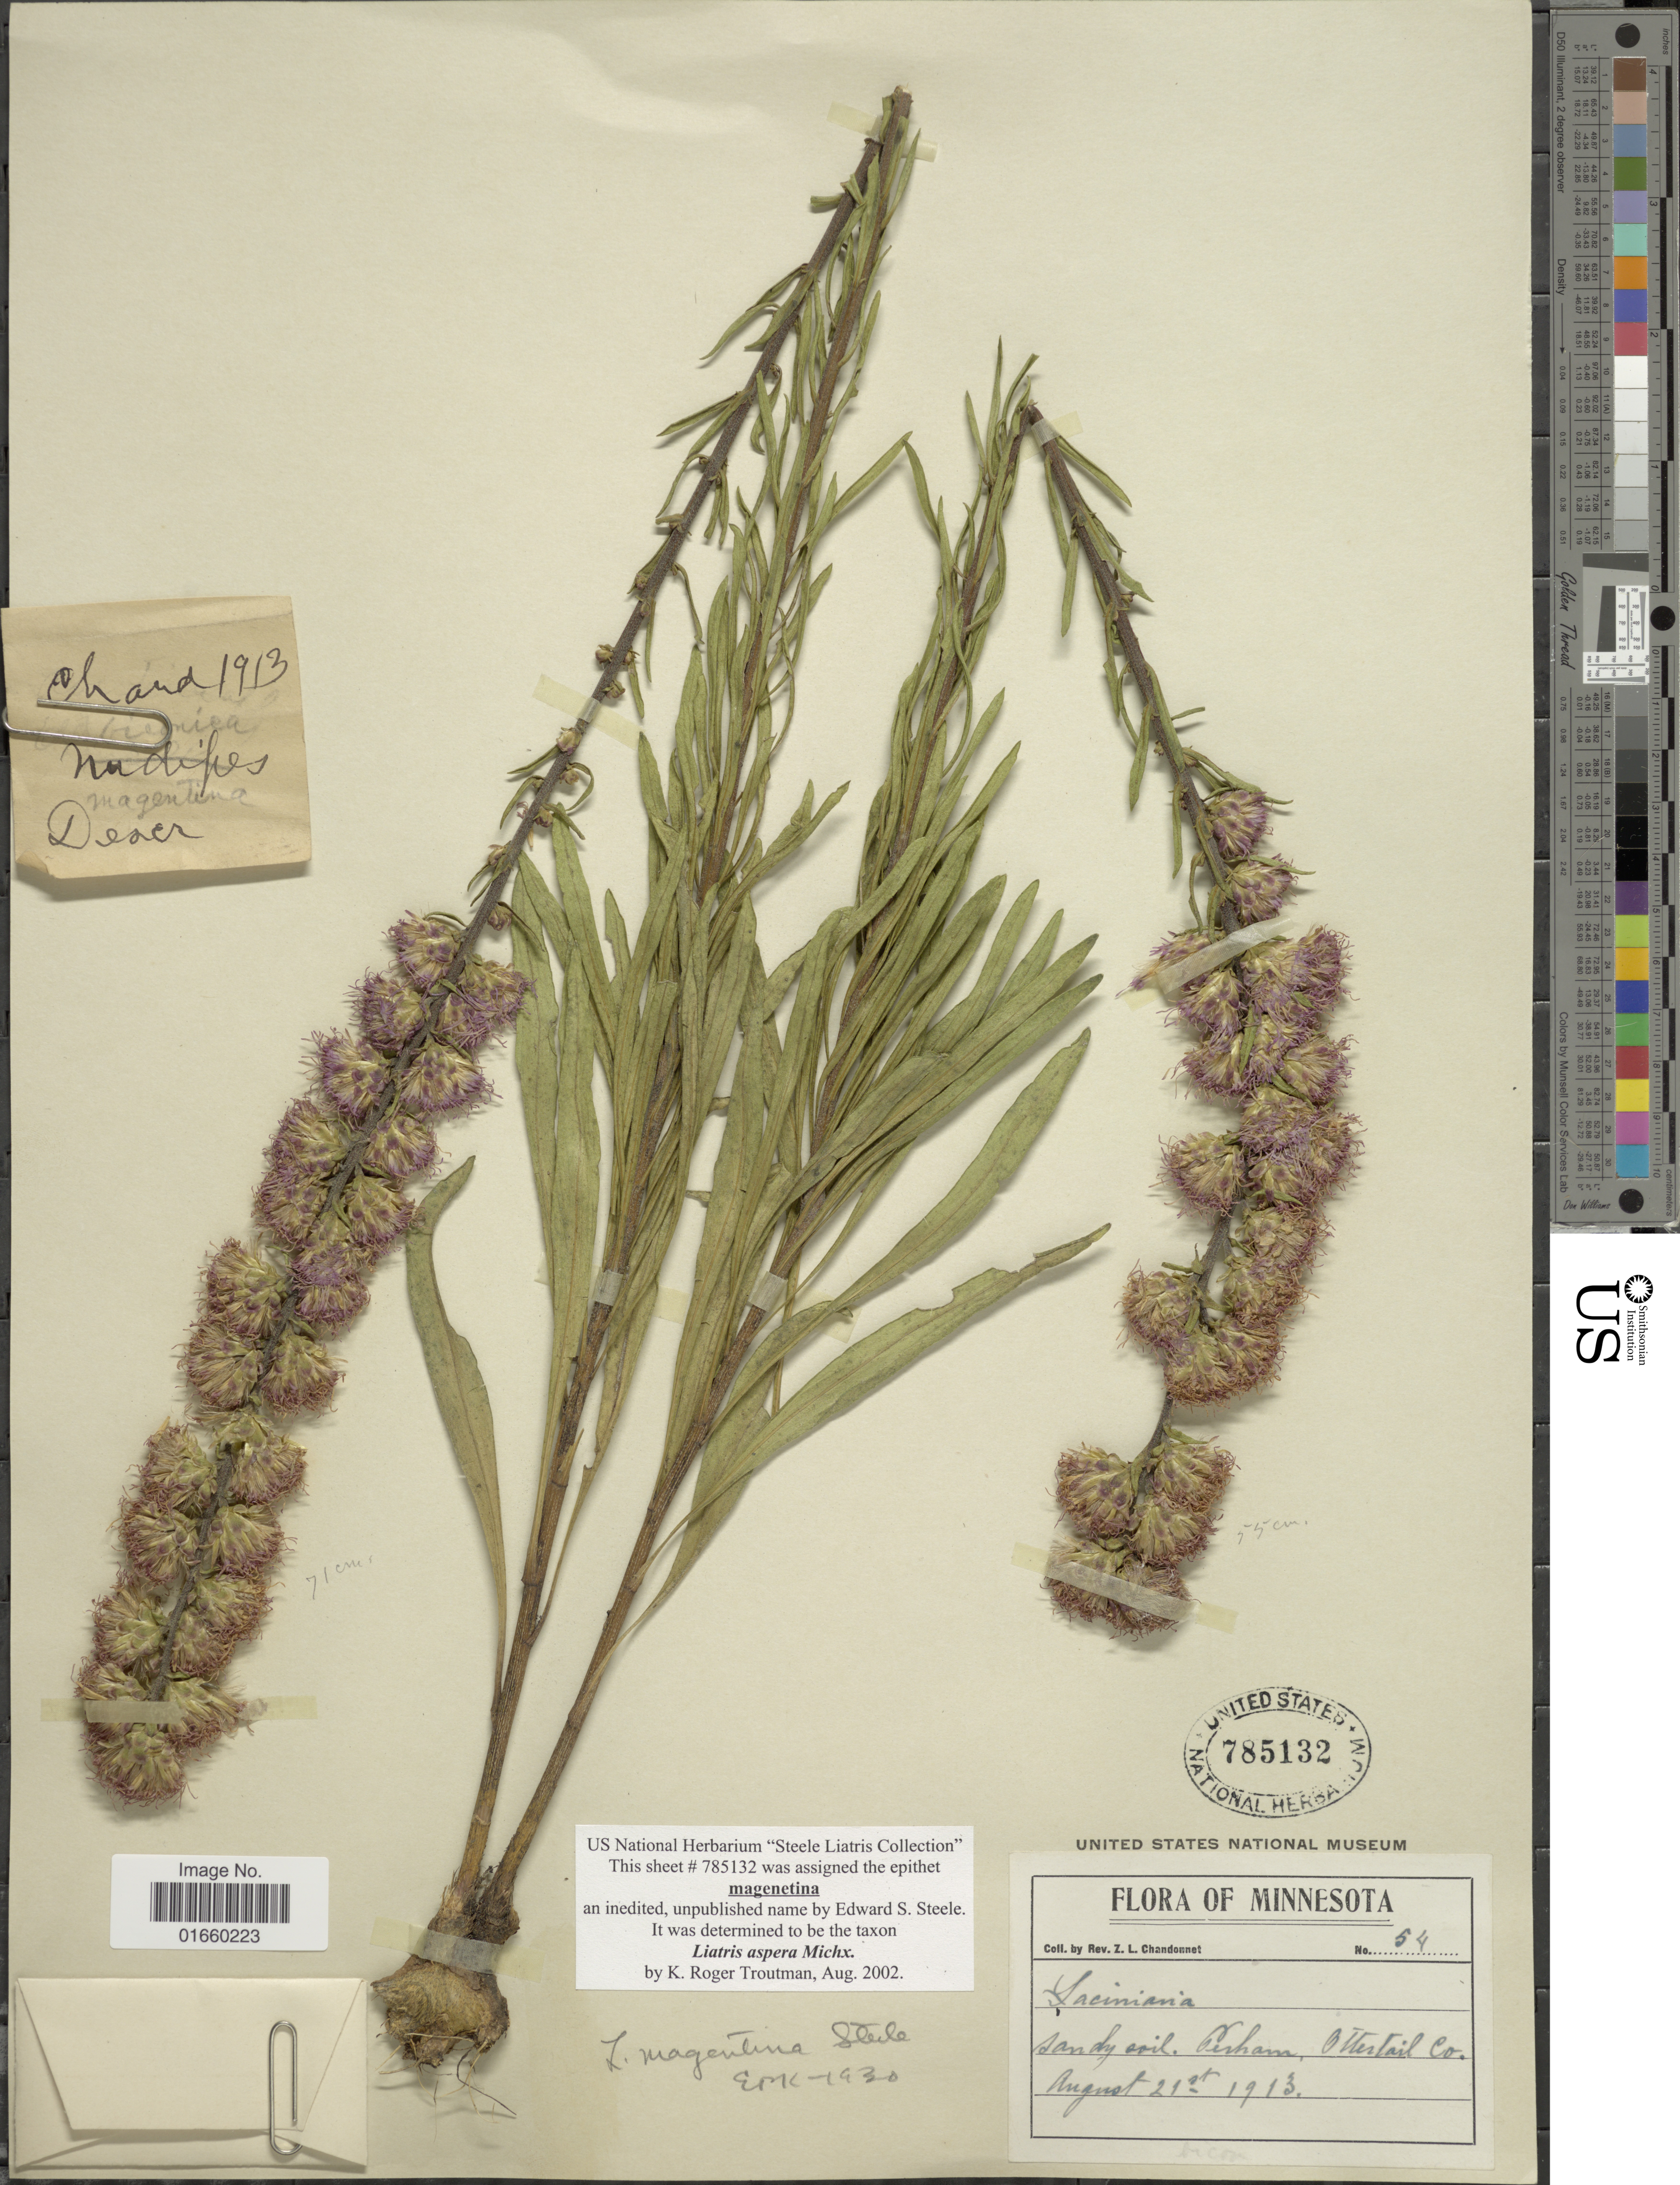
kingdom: Plantae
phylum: Tracheophyta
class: Magnoliopsida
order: Asterales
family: Asteraceae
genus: Liatris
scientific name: Liatris aspera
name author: Michx.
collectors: Z. Chandonnet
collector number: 54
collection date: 1913-08-21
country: United States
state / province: Minnesota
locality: Perham, Otter Tail Co.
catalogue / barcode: US 785132